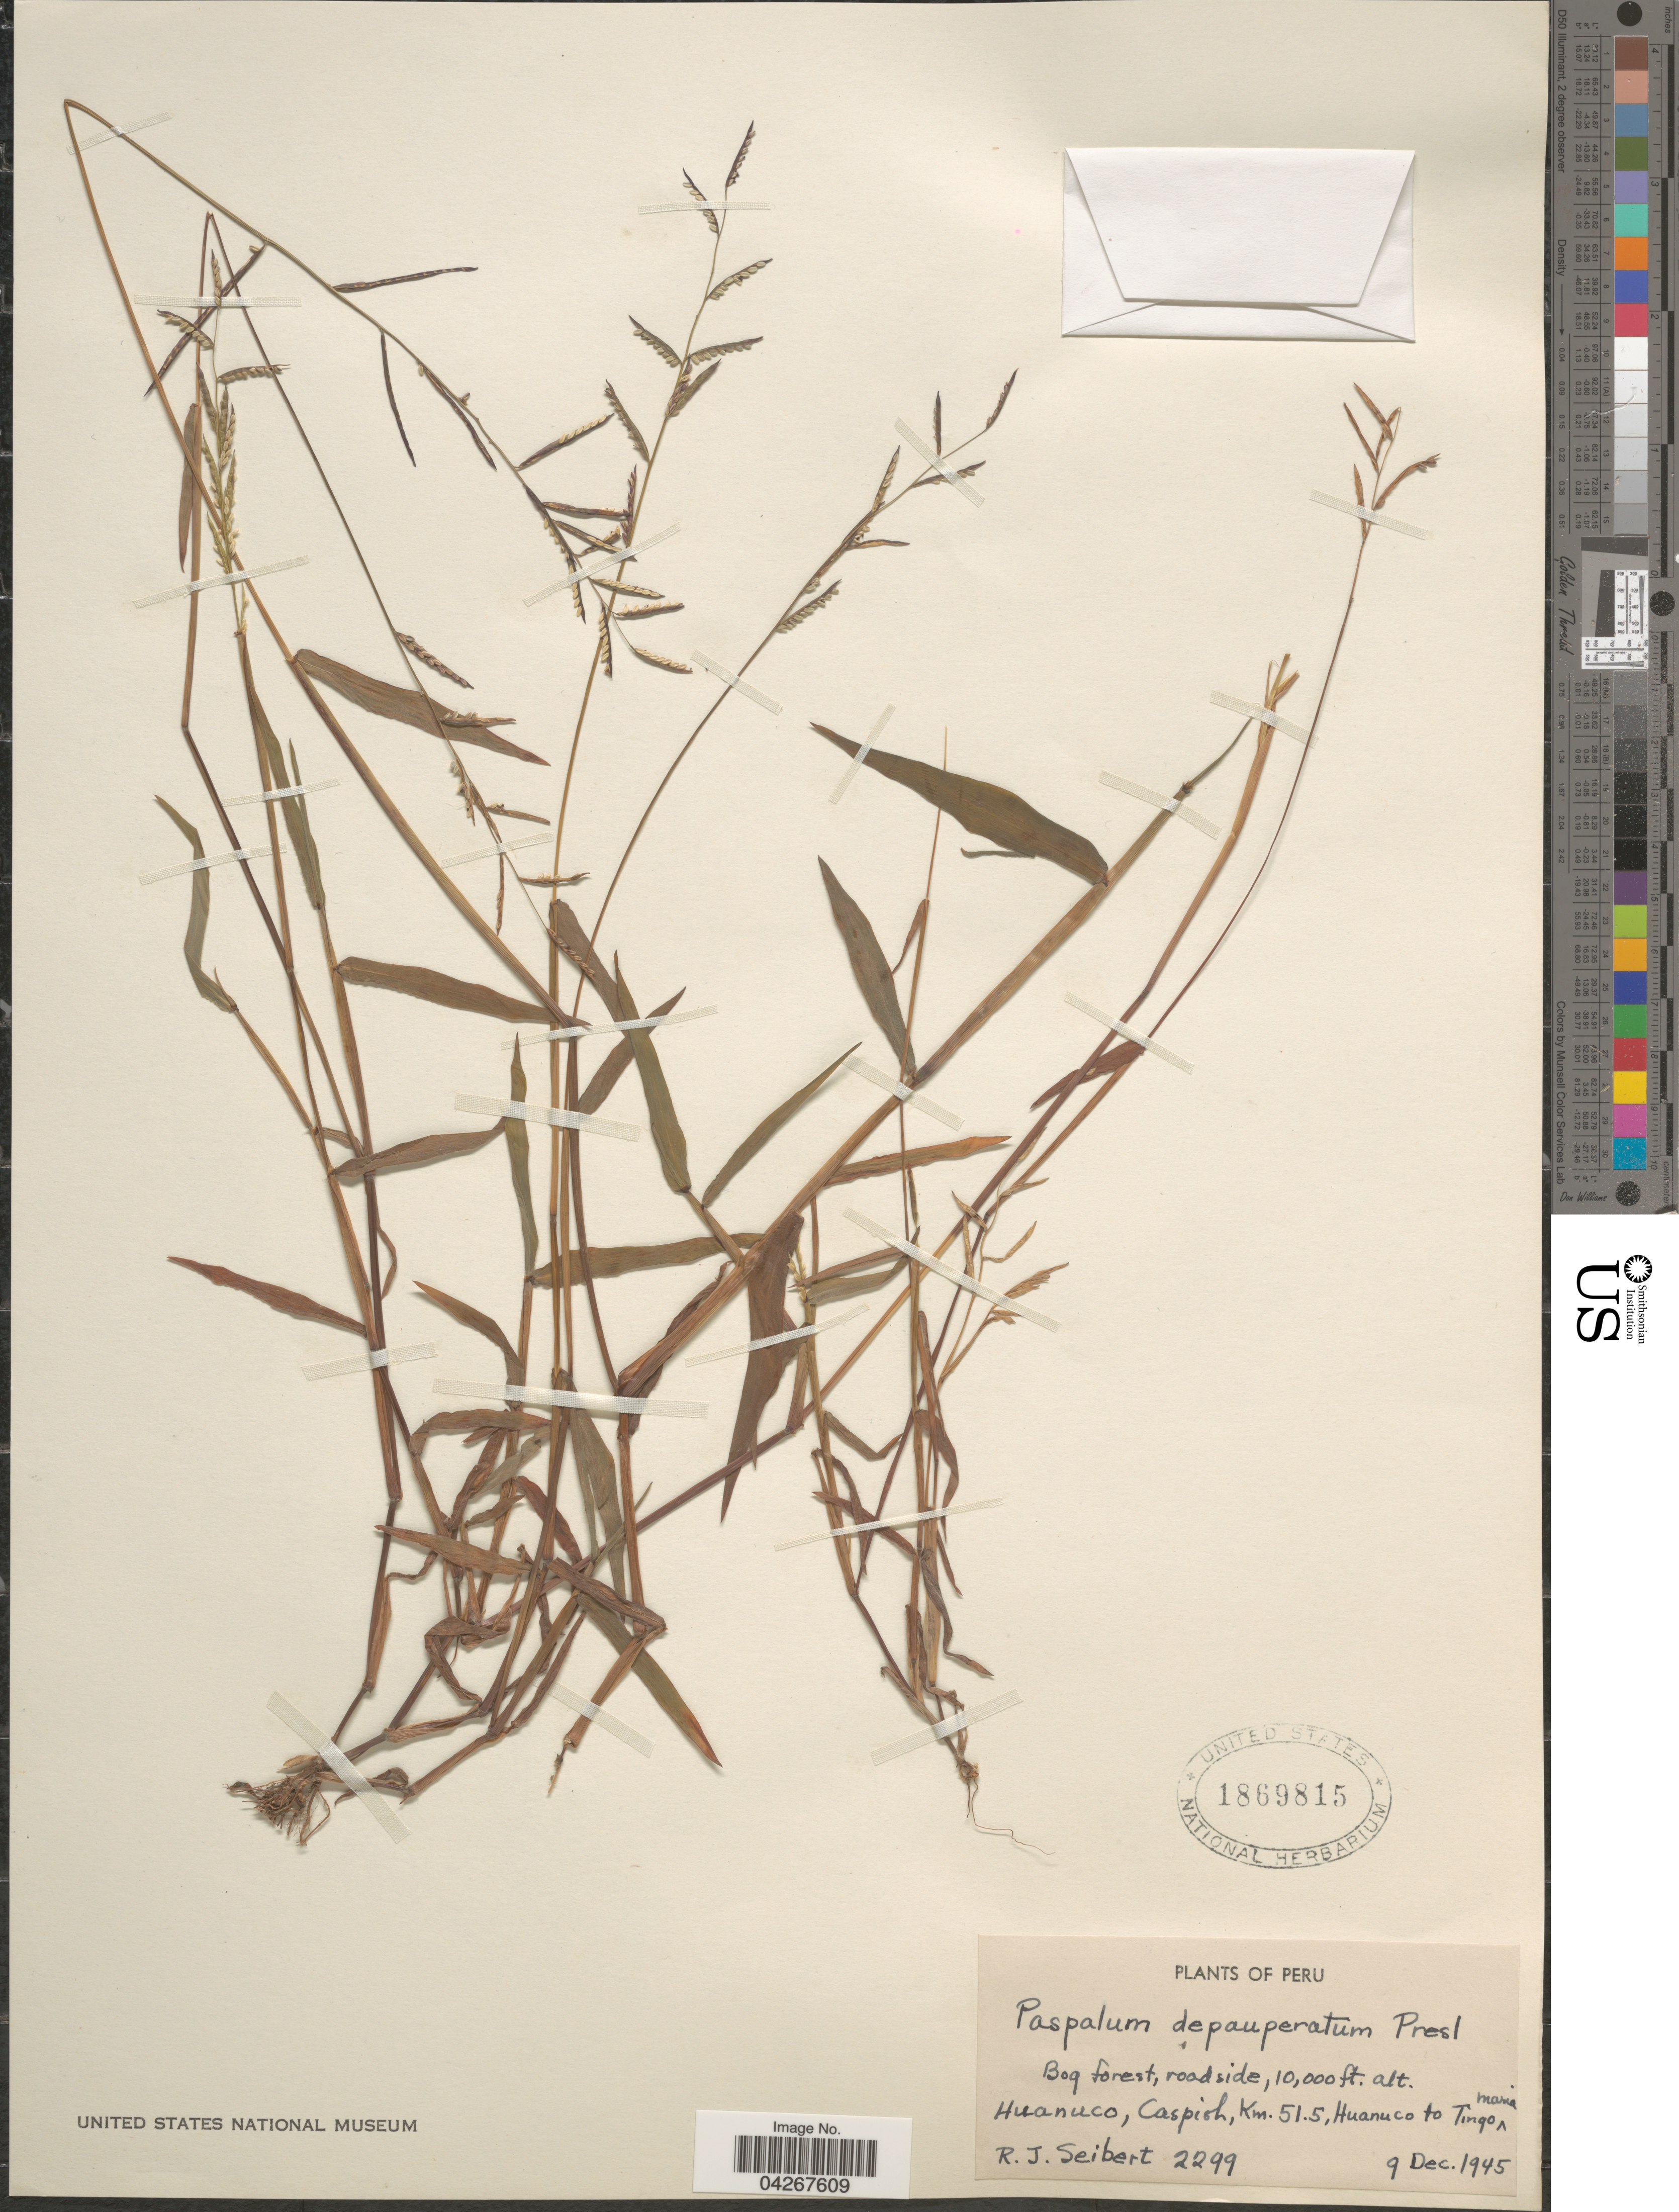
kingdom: Plantae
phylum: Tracheophyta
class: Liliopsida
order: Poales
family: Poaceae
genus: Paspalum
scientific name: Paspalum candidum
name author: (Humb. & Bonpl. ex Fleugge) Kunth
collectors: R. J. Seibert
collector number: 2299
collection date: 1945-12-09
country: Peru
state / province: Huánuco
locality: Bog forest, roadside. Caspish, Km. 51.5, Huanuco to Tingo Maria.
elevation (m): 3048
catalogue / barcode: US 1869815